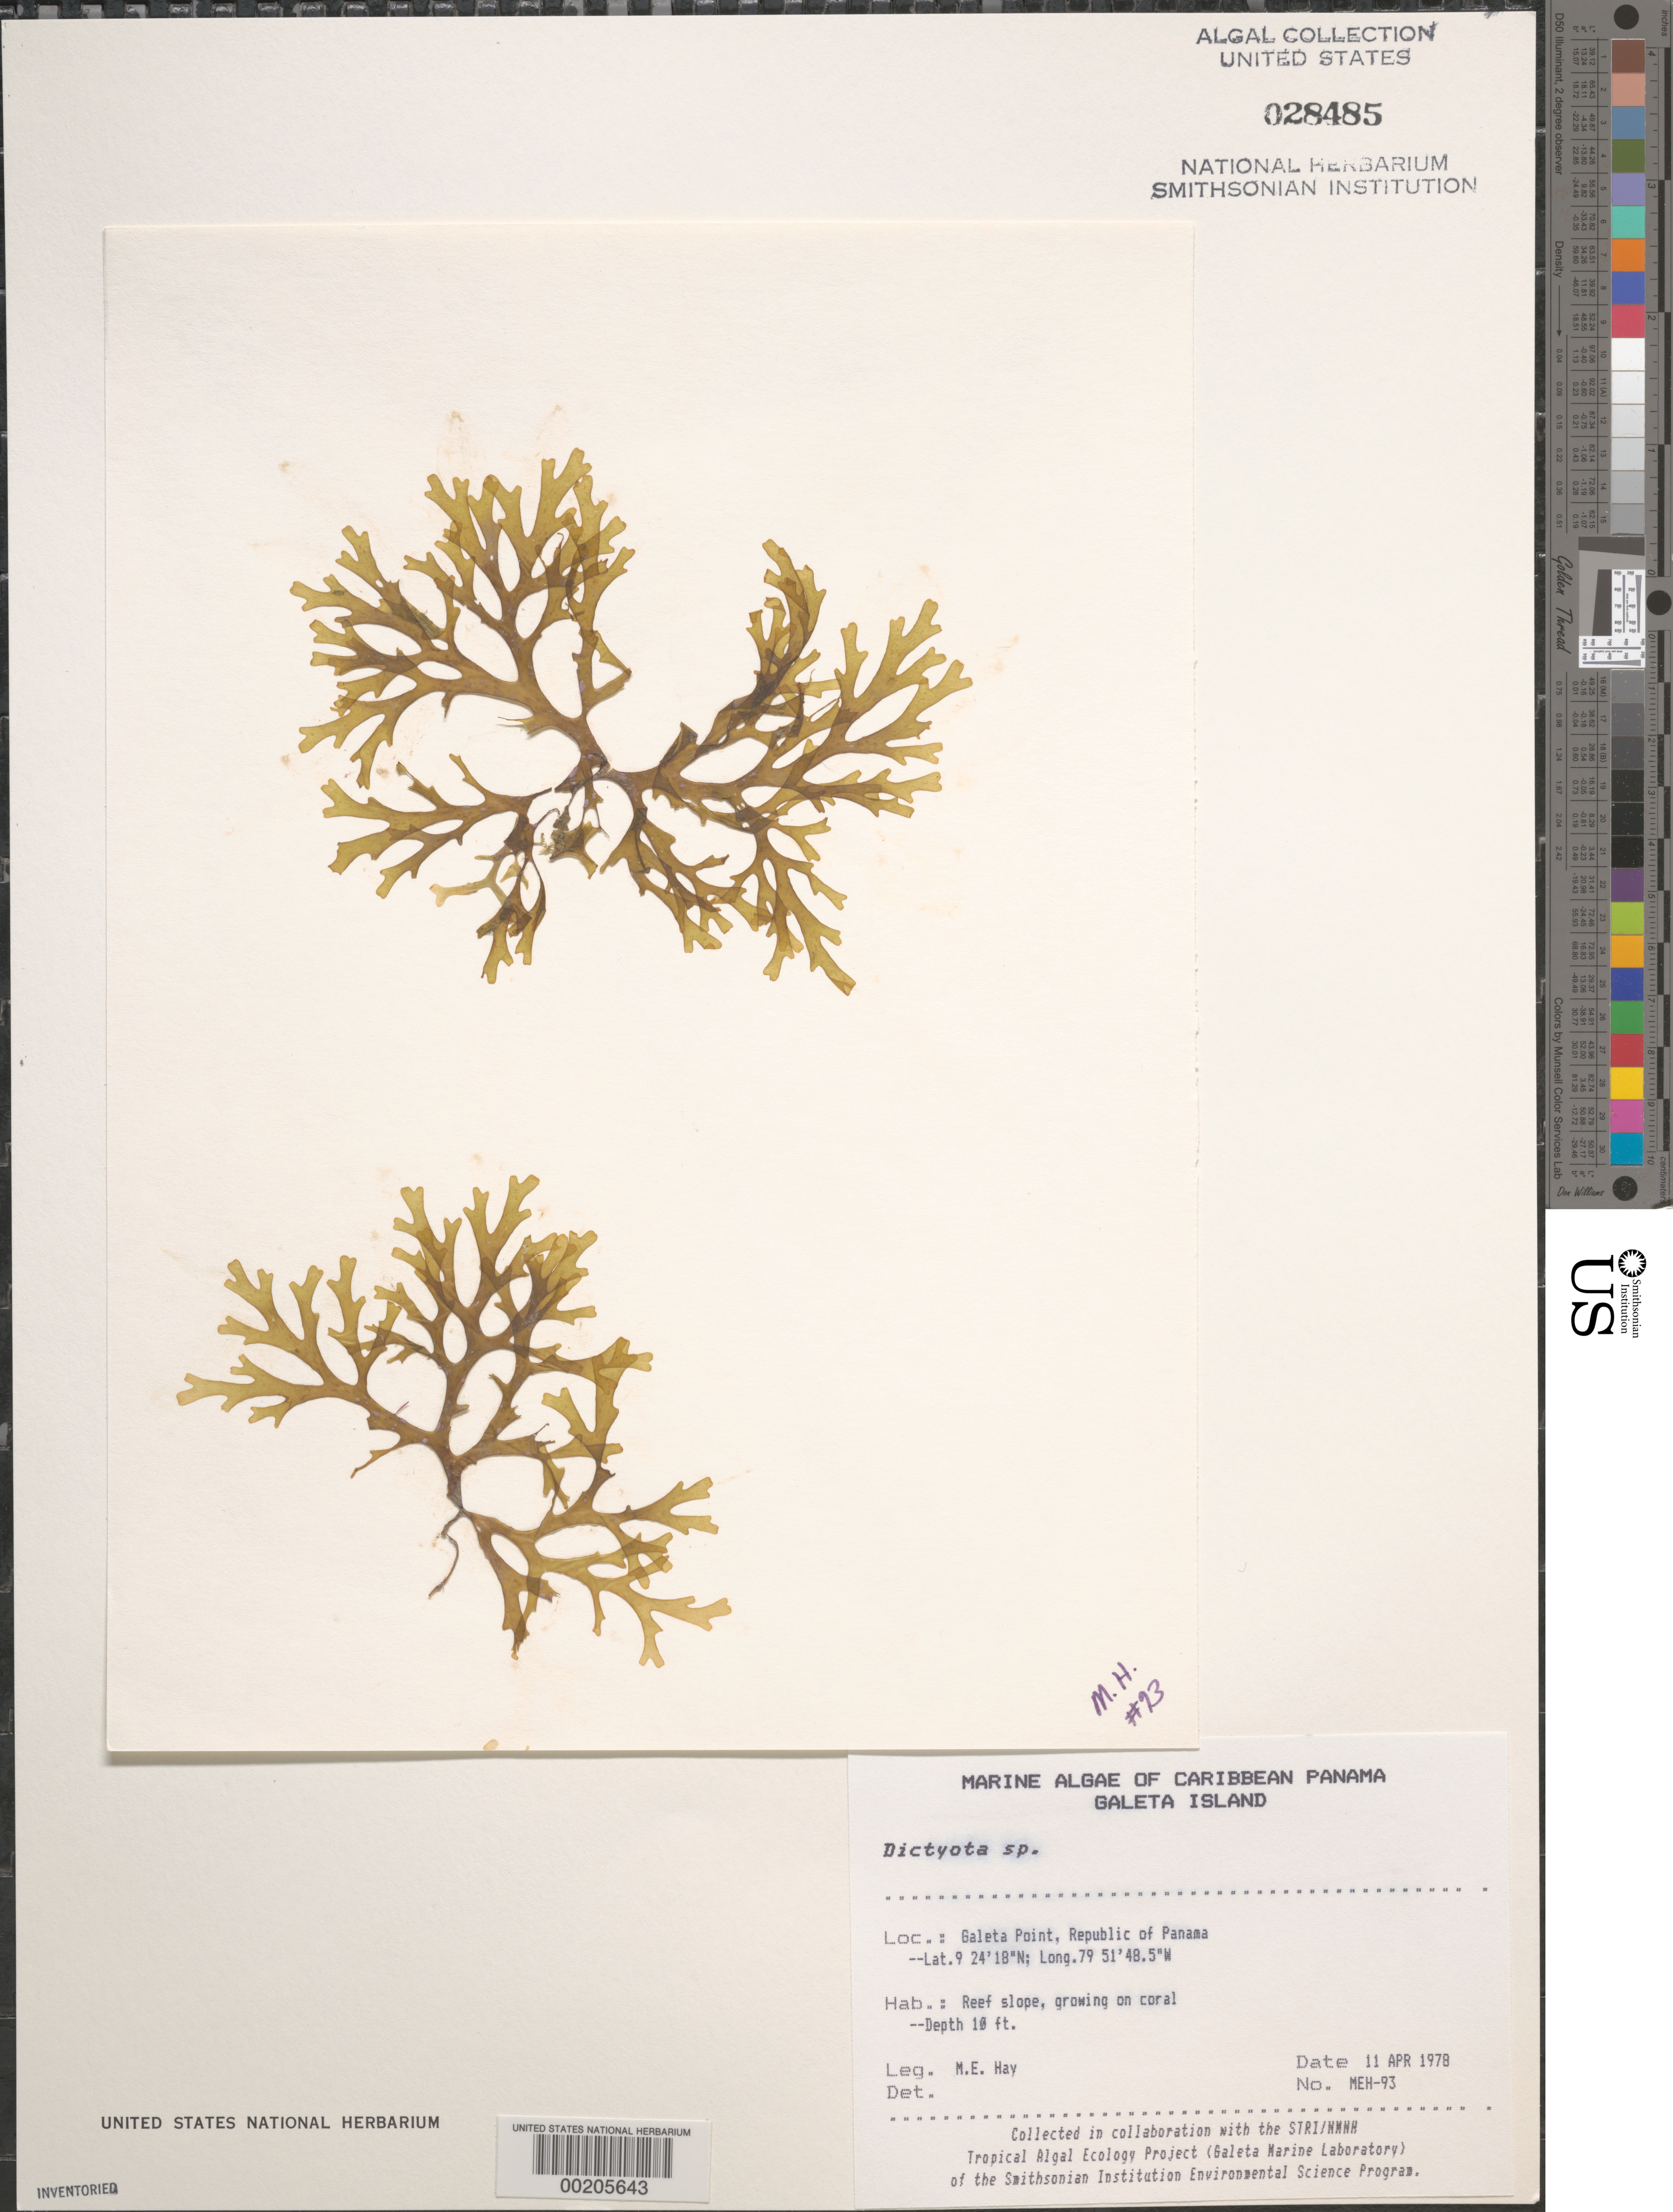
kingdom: Chromista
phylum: Ochrophyta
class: Phaeophyceae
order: Dictyotales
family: Dictyotaceae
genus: Dictyota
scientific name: Dictyota sp.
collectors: M. E. Hay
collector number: MEH-93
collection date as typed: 11 Apr 1978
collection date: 1978-04-11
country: Panama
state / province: Colón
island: Galeta Island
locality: Galeta Point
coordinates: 9 24' 18" N, 79 51' 48.5" W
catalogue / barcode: US 28485